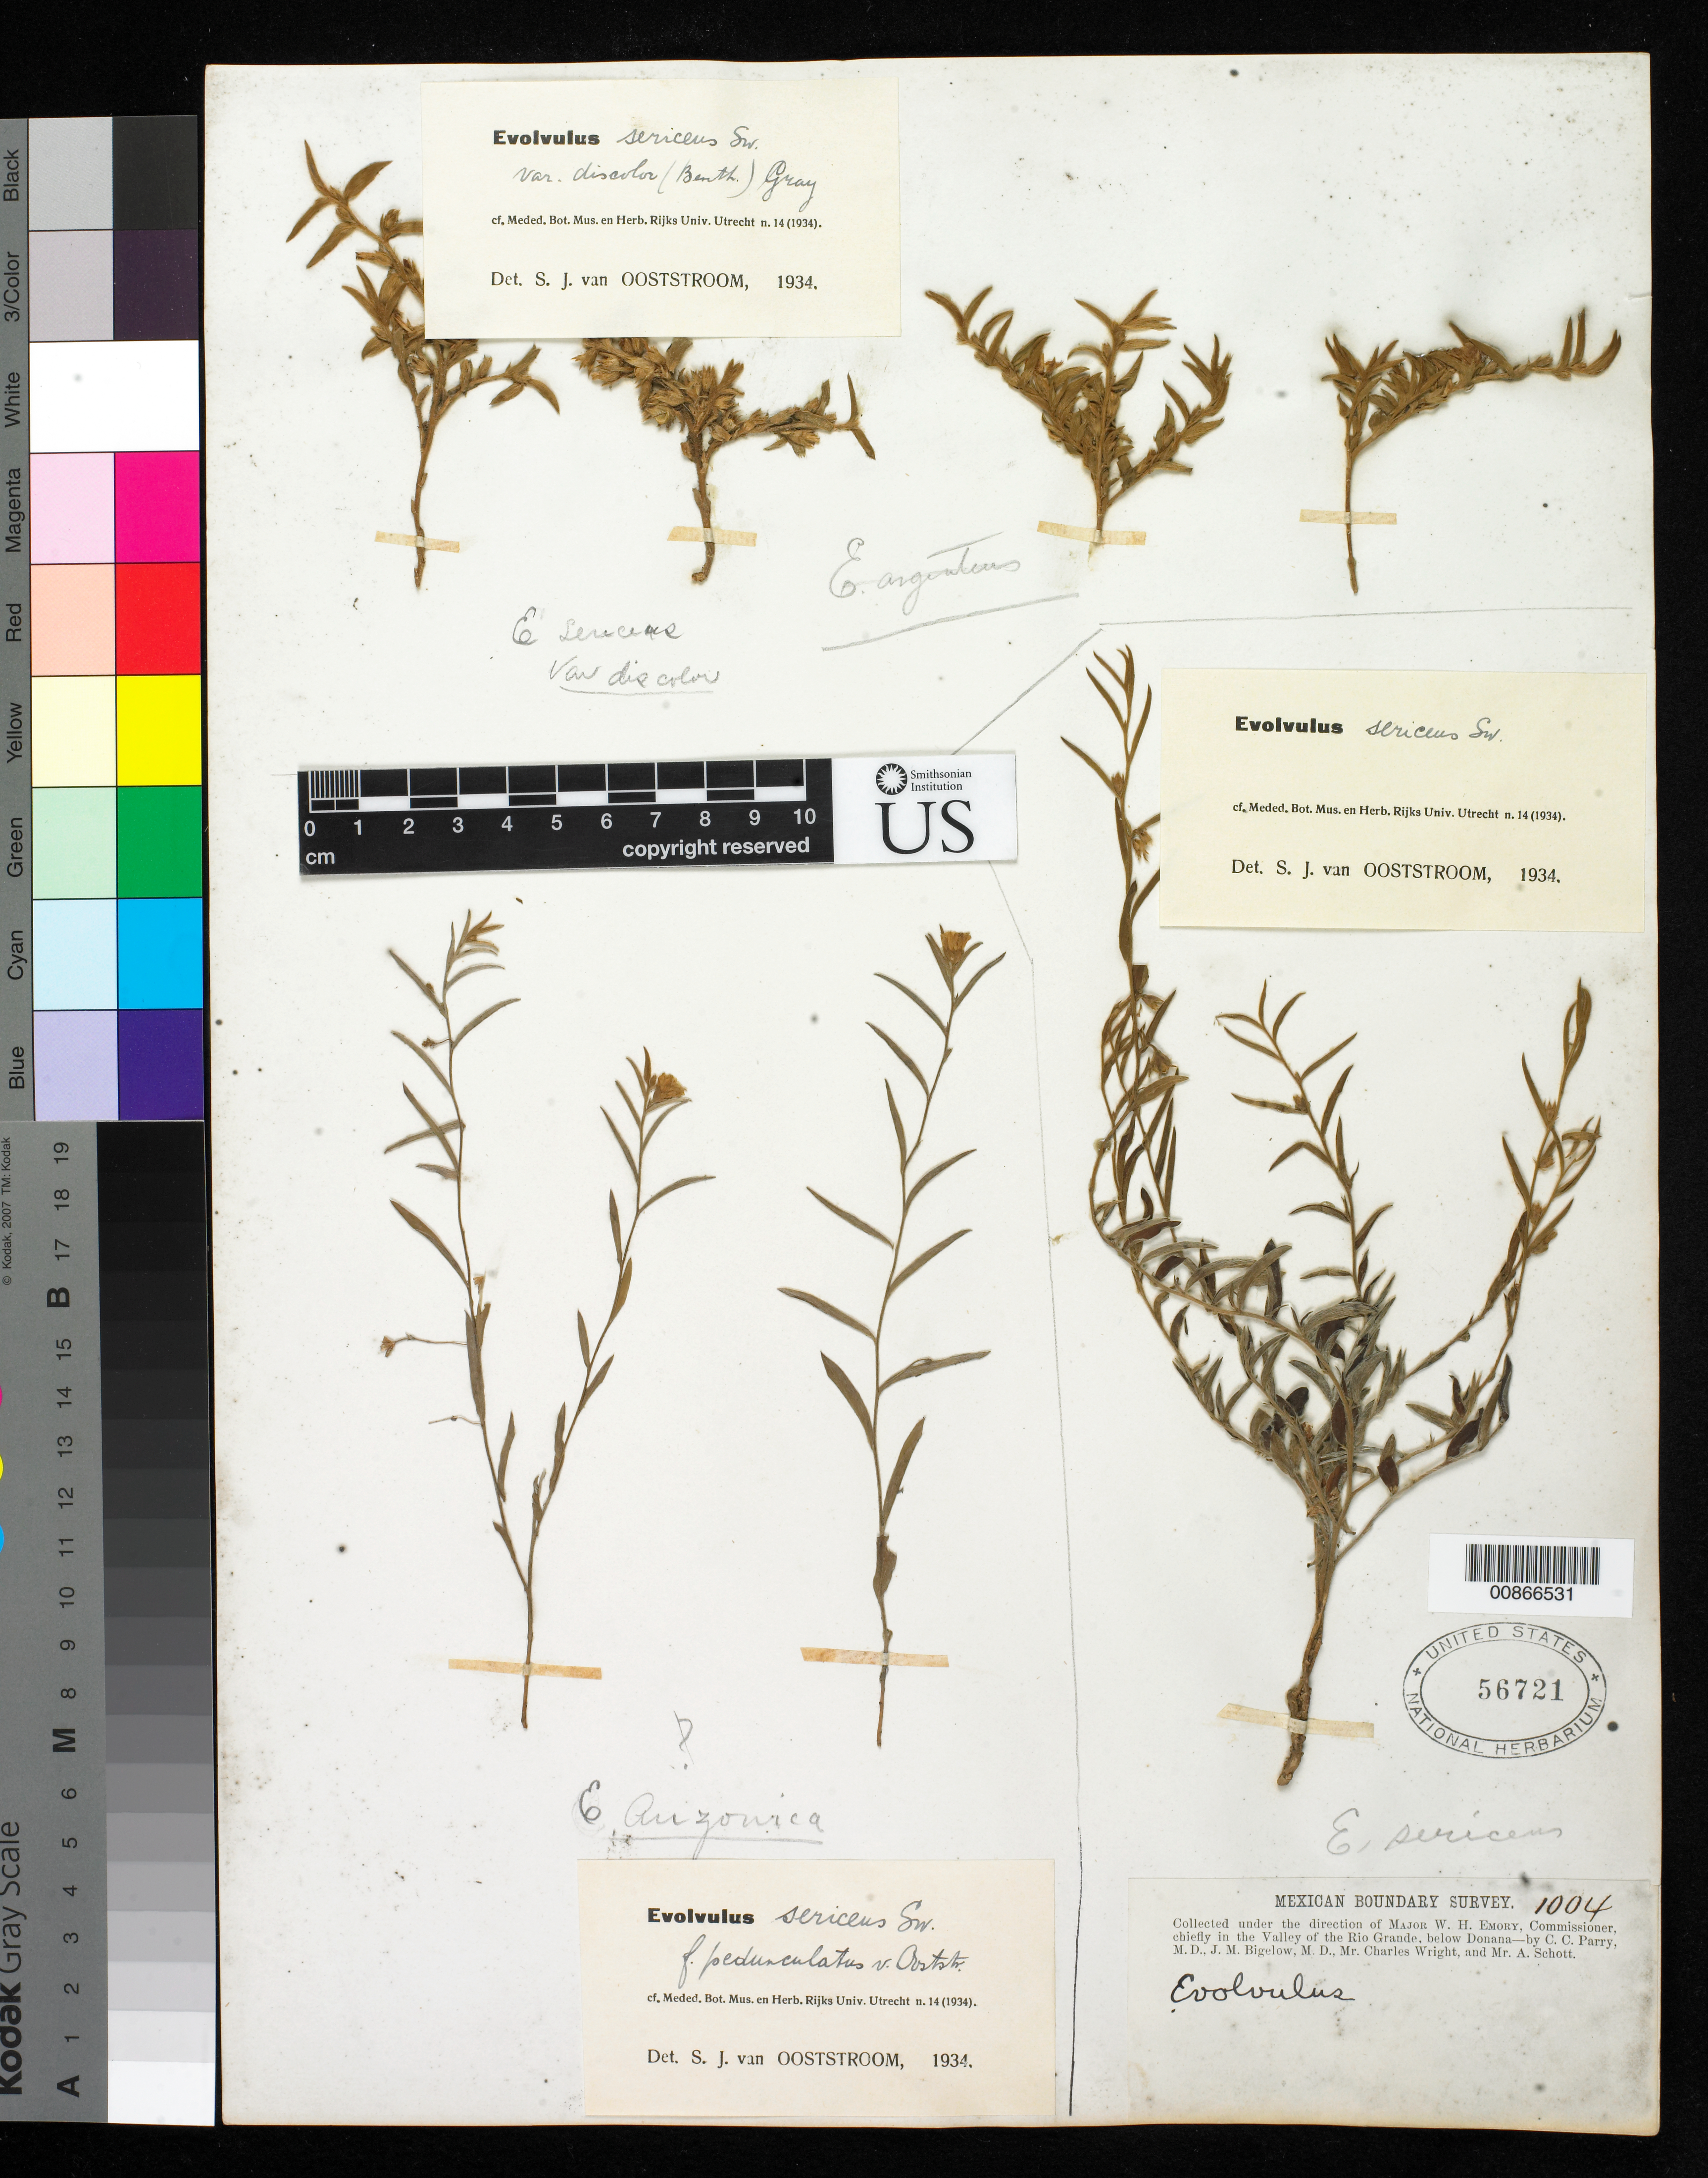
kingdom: Plantae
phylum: Tracheophyta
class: Magnoliopsida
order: Solanales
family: Convolvulaceae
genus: Evolvulus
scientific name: Evolvulus sericeus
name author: Sw.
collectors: C. C. Parry, J. M. Bigelow, C. Wright & A. C. V. Schott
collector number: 1004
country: United States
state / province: New Mexico / Texas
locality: Valley of the Rio Grande, below Doñana.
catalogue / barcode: US 56721